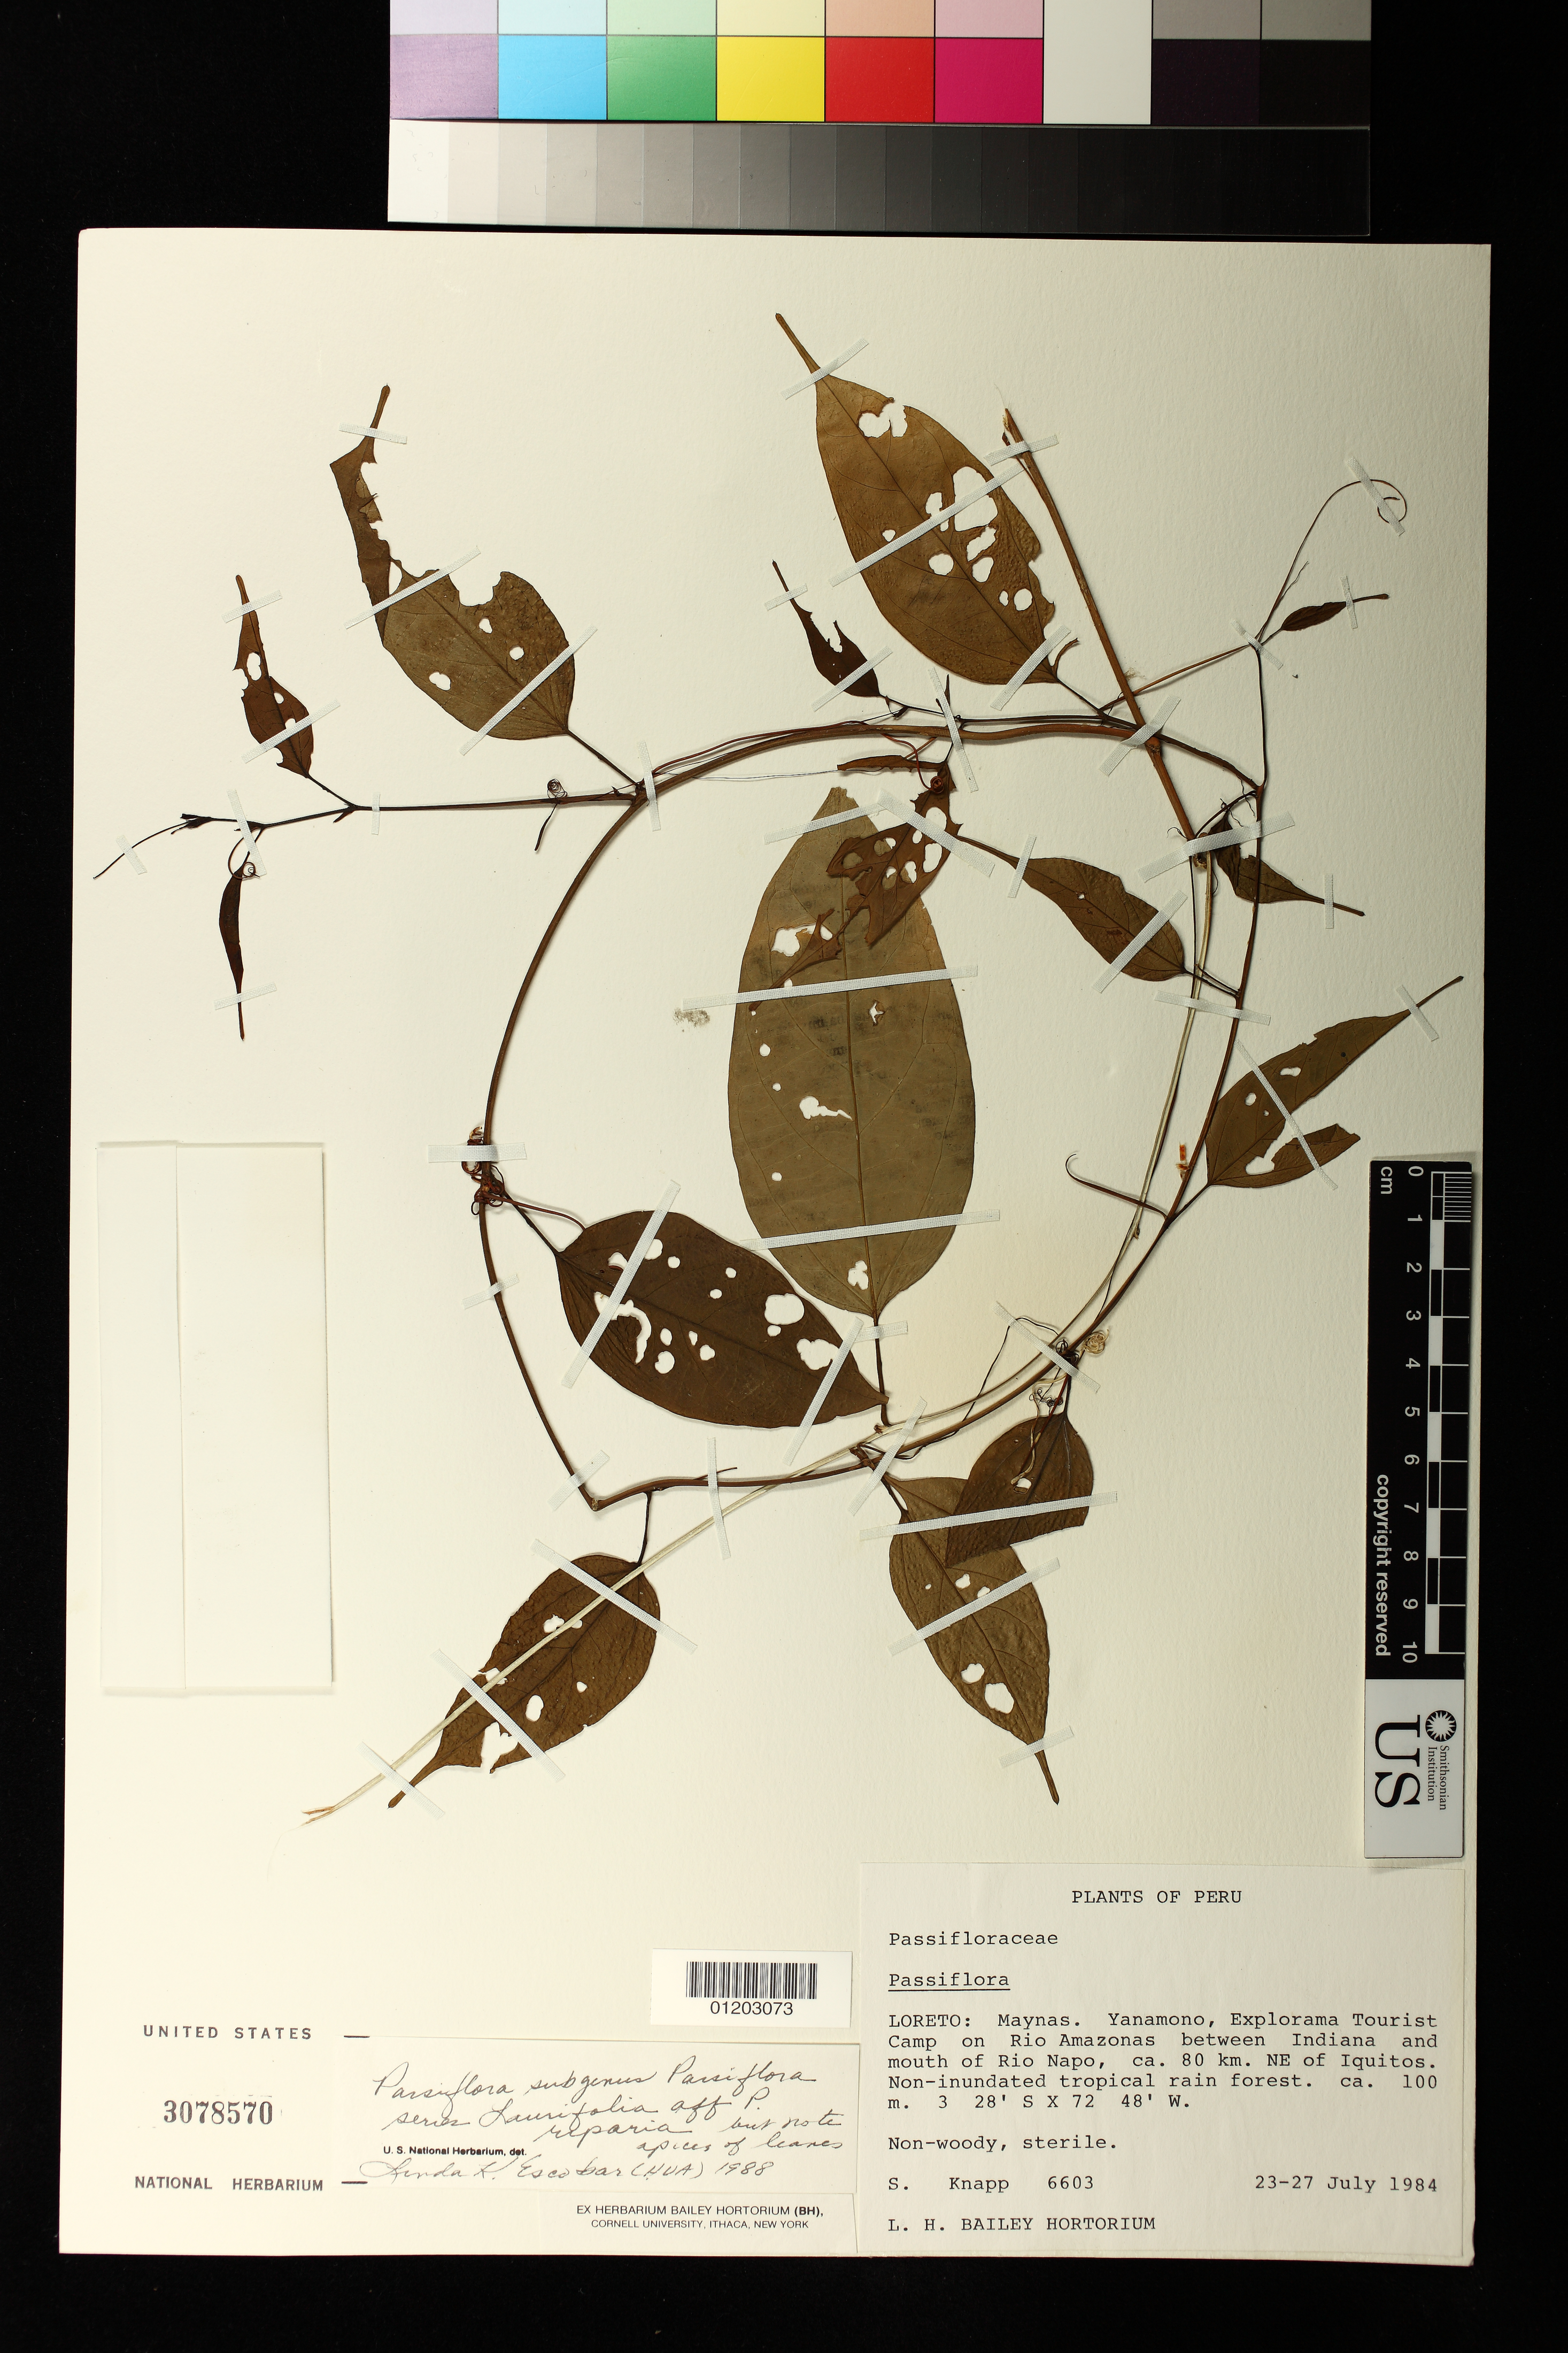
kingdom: Plantae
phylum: Tracheophyta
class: Magnoliopsida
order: Malpighiales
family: Passifloraceae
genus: Passiflora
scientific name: Passiflora riparia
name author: Mart. ex Mast.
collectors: S. Knapp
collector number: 6603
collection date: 1984-07-23/1984-07-27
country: Peru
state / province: Loreto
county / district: Maynas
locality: Yanamono, Explorama Tourist Camp on Rio Amazonas between Indiana and mouth of Rio Napo, ca. 80 km. NE of Iquitos. Non-inundated tropical rain forest.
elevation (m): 100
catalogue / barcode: US 3078570